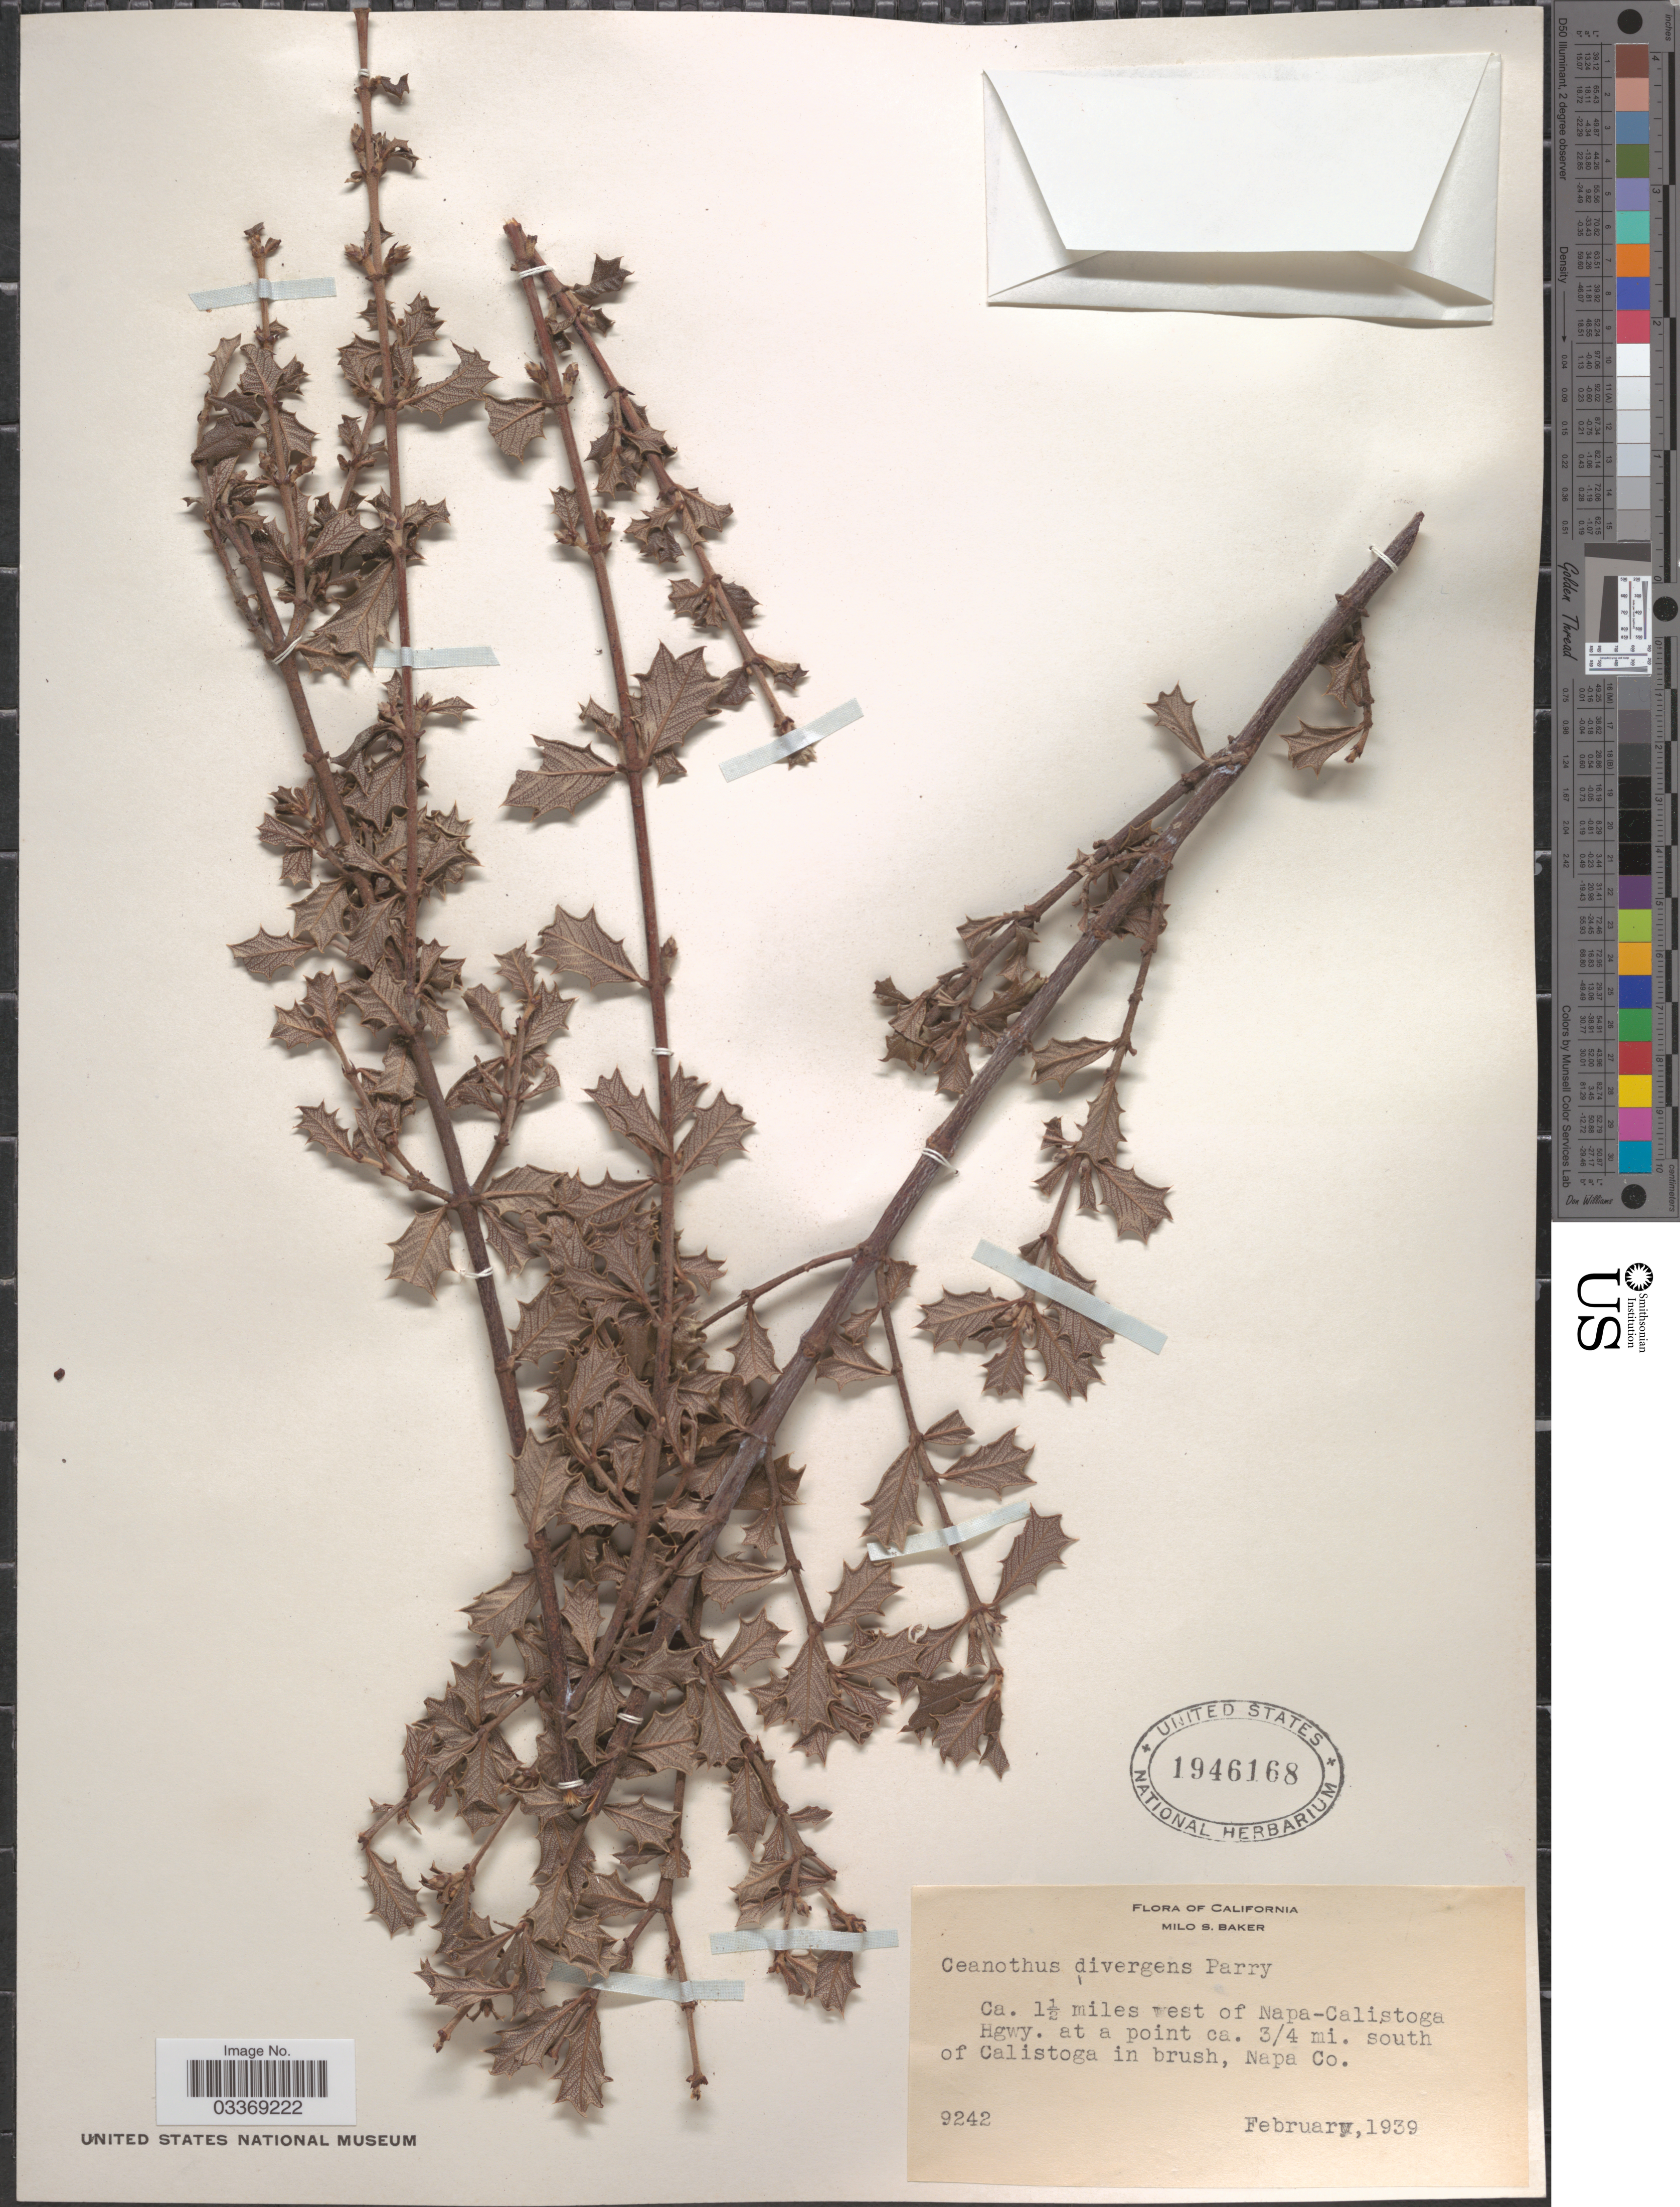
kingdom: Plantae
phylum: Tracheophyta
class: Magnoliopsida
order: Rosales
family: Rhamnaceae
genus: Ceanothus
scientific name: Ceanothus divergens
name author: Parry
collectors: M. S. Baker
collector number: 9242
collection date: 1939-02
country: United States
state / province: California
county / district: Napa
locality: Ca. 1½ miles west of Napa-Calistoga Hgwy. at a point ca.¾ mi. south of Calistoga in brush, Napa Co.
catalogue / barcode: US 1946168